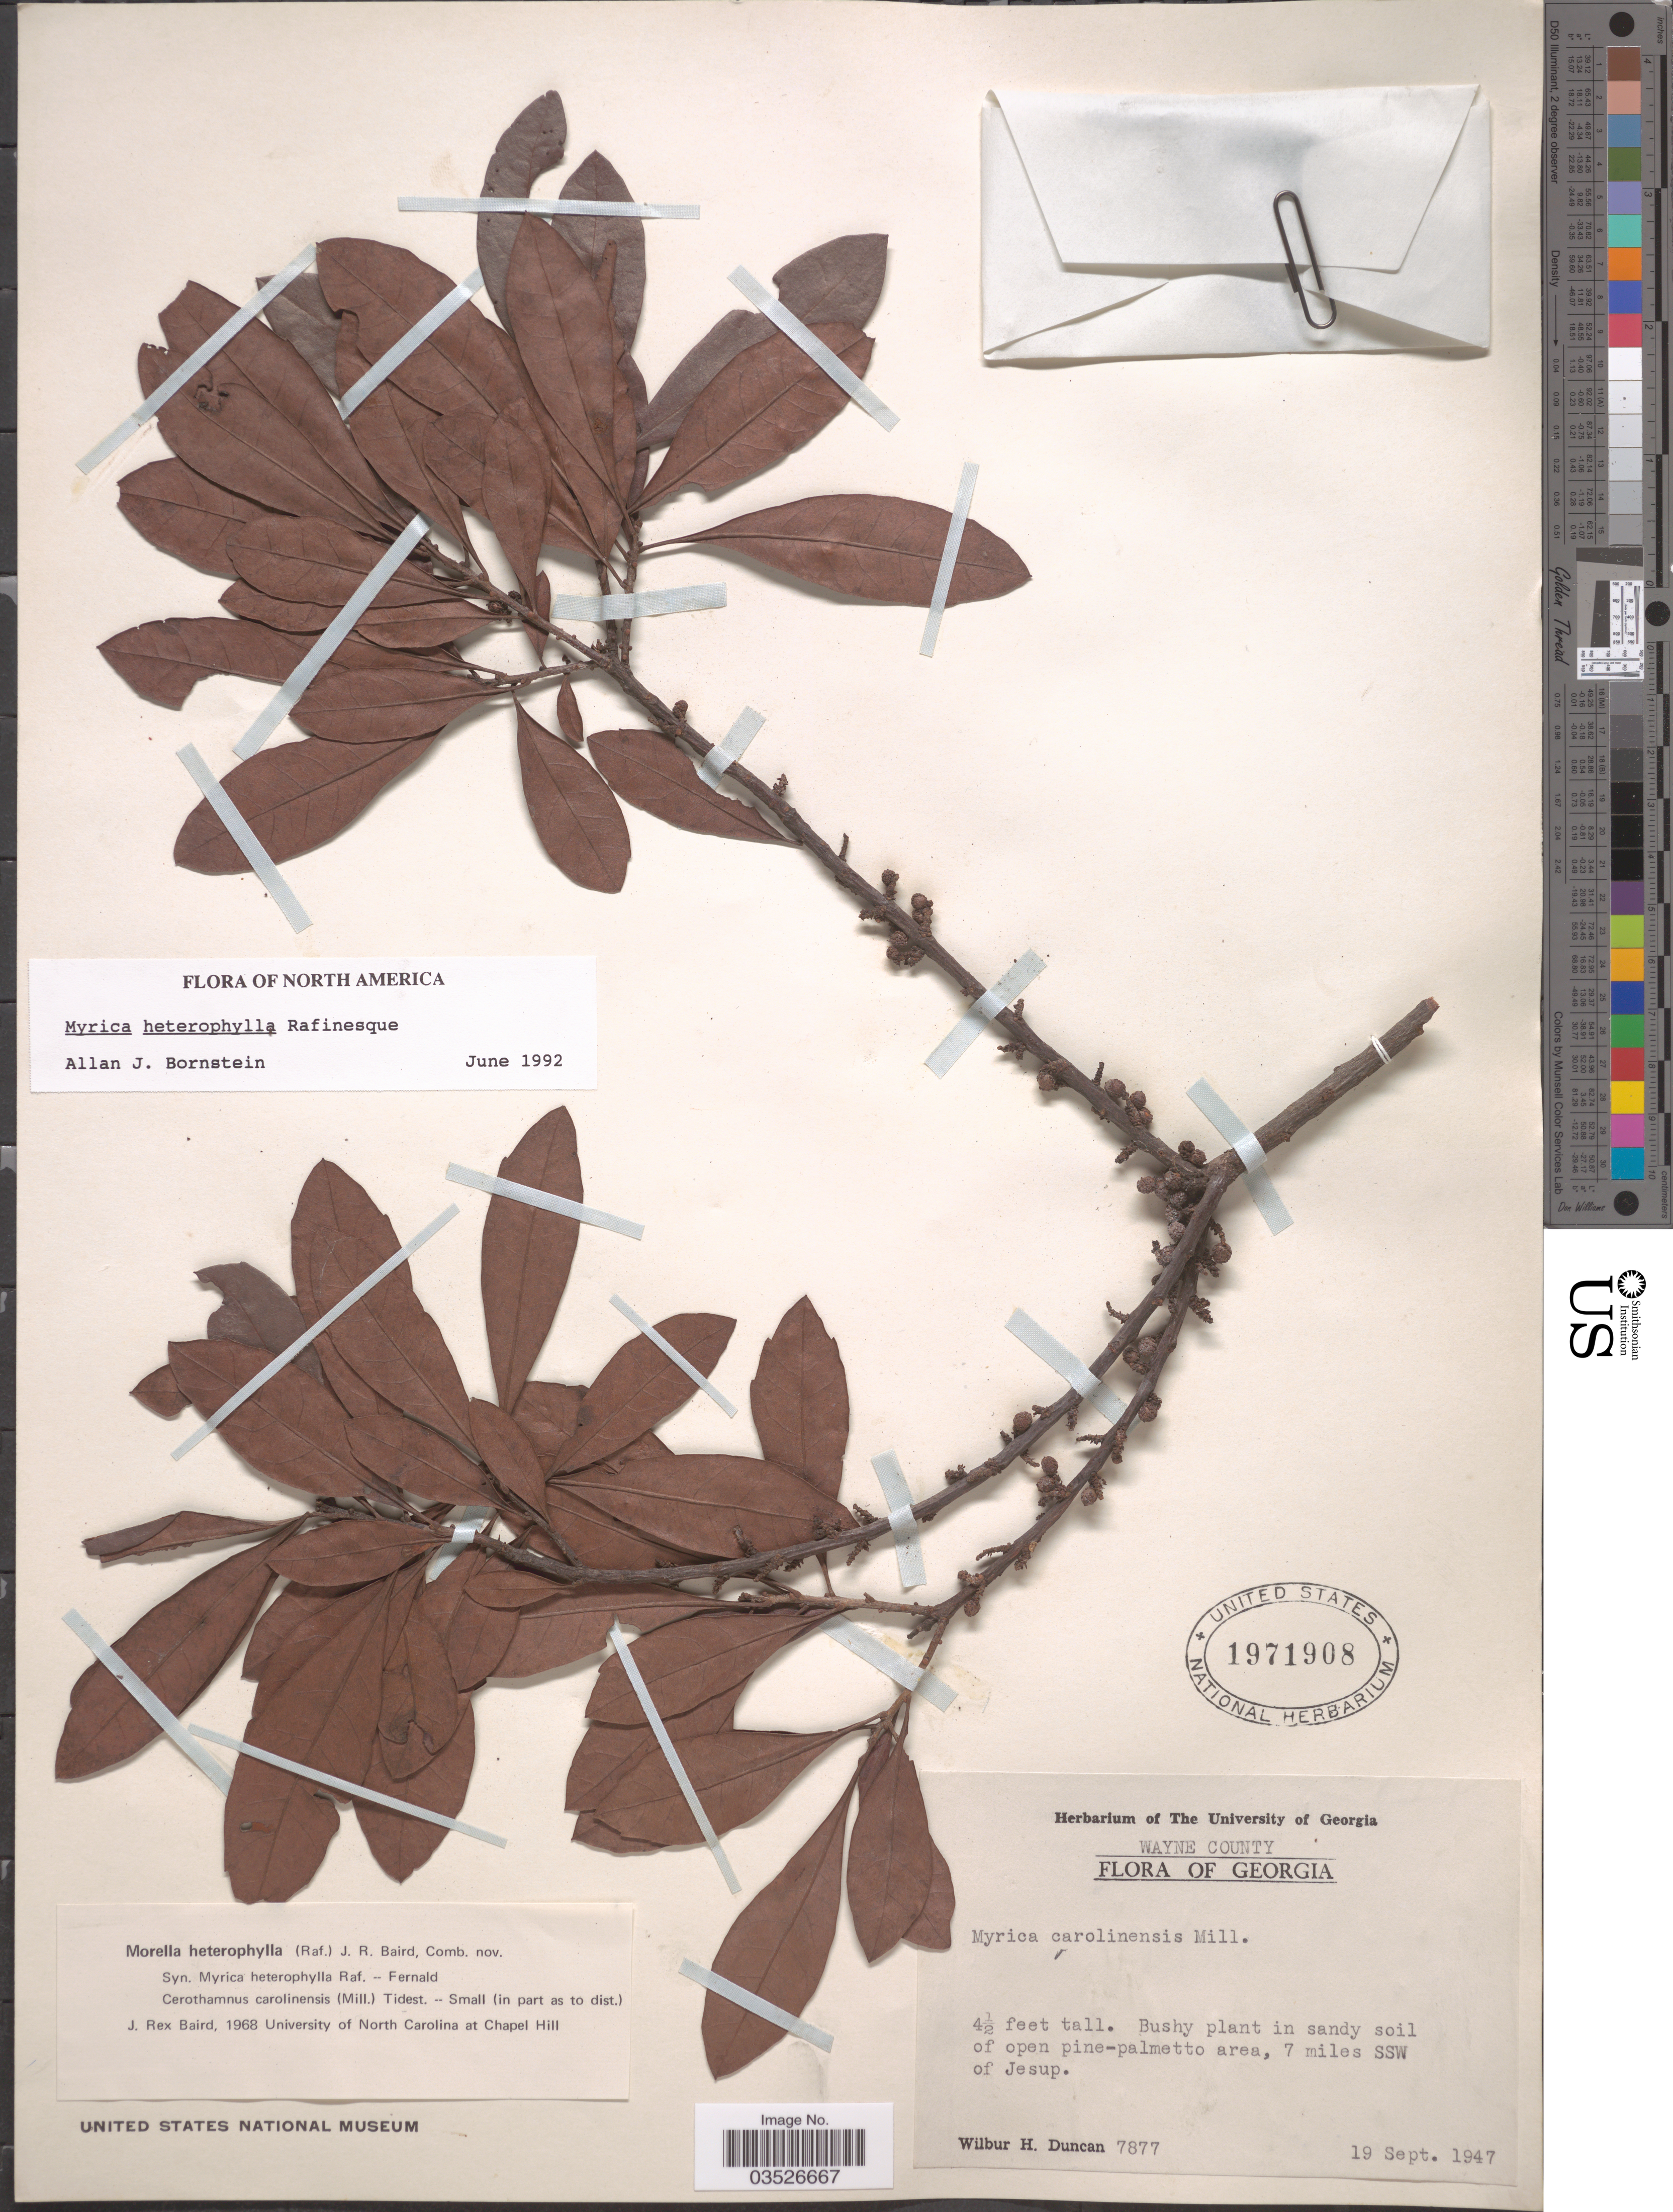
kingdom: Plantae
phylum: Tracheophyta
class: Magnoliopsida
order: Fagales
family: Myricaceae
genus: Morella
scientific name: Morella caroliniensis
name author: (Mill.) Small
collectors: W. H. Duncan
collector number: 7877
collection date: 1947-09-19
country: United States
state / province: Georgia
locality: Wayne County. 7 miles SSW of Jesup.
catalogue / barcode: US 1971908